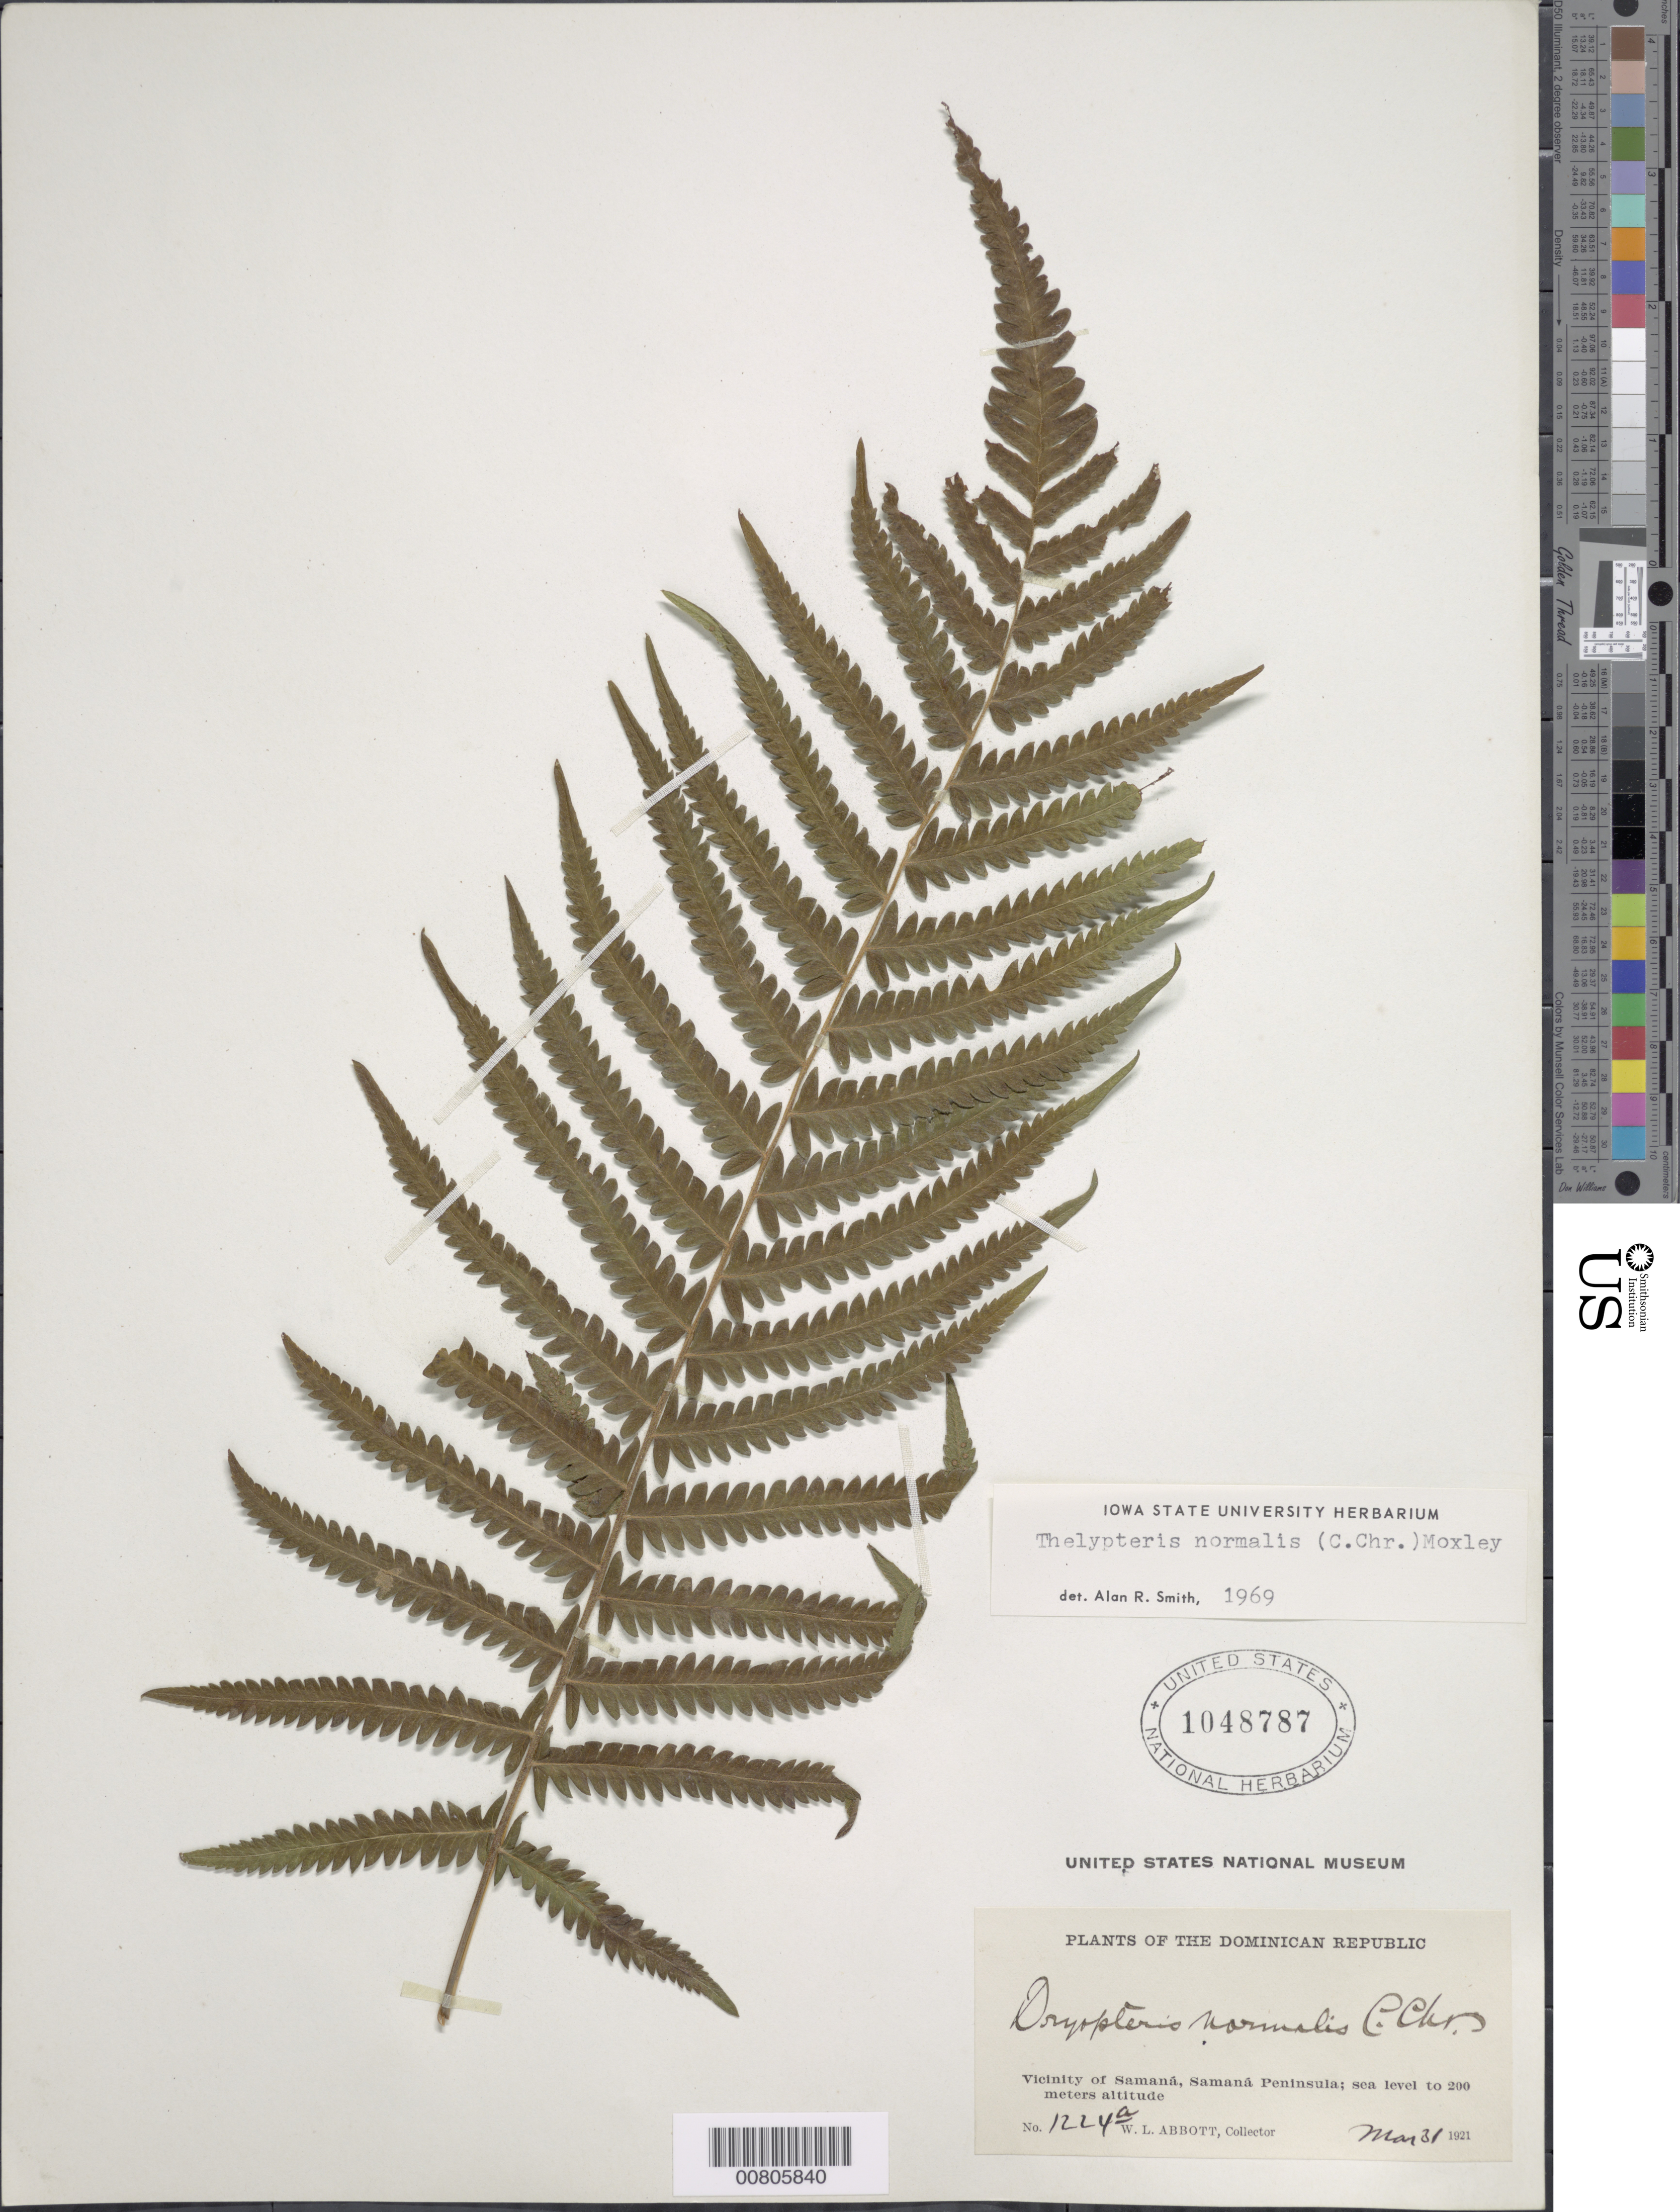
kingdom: Plantae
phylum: Tracheophyta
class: Polypodiopsida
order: Polypodiales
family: Thelypteridaceae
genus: Christella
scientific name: Christella kunthii comb. ined.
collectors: W. L. Abbott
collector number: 1224a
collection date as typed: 31 May 1921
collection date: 1921-05-31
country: Dominican Republic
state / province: Samana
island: Hispaniola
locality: Samaná Peninsula, vicinity Samaná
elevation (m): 0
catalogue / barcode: US 1048787